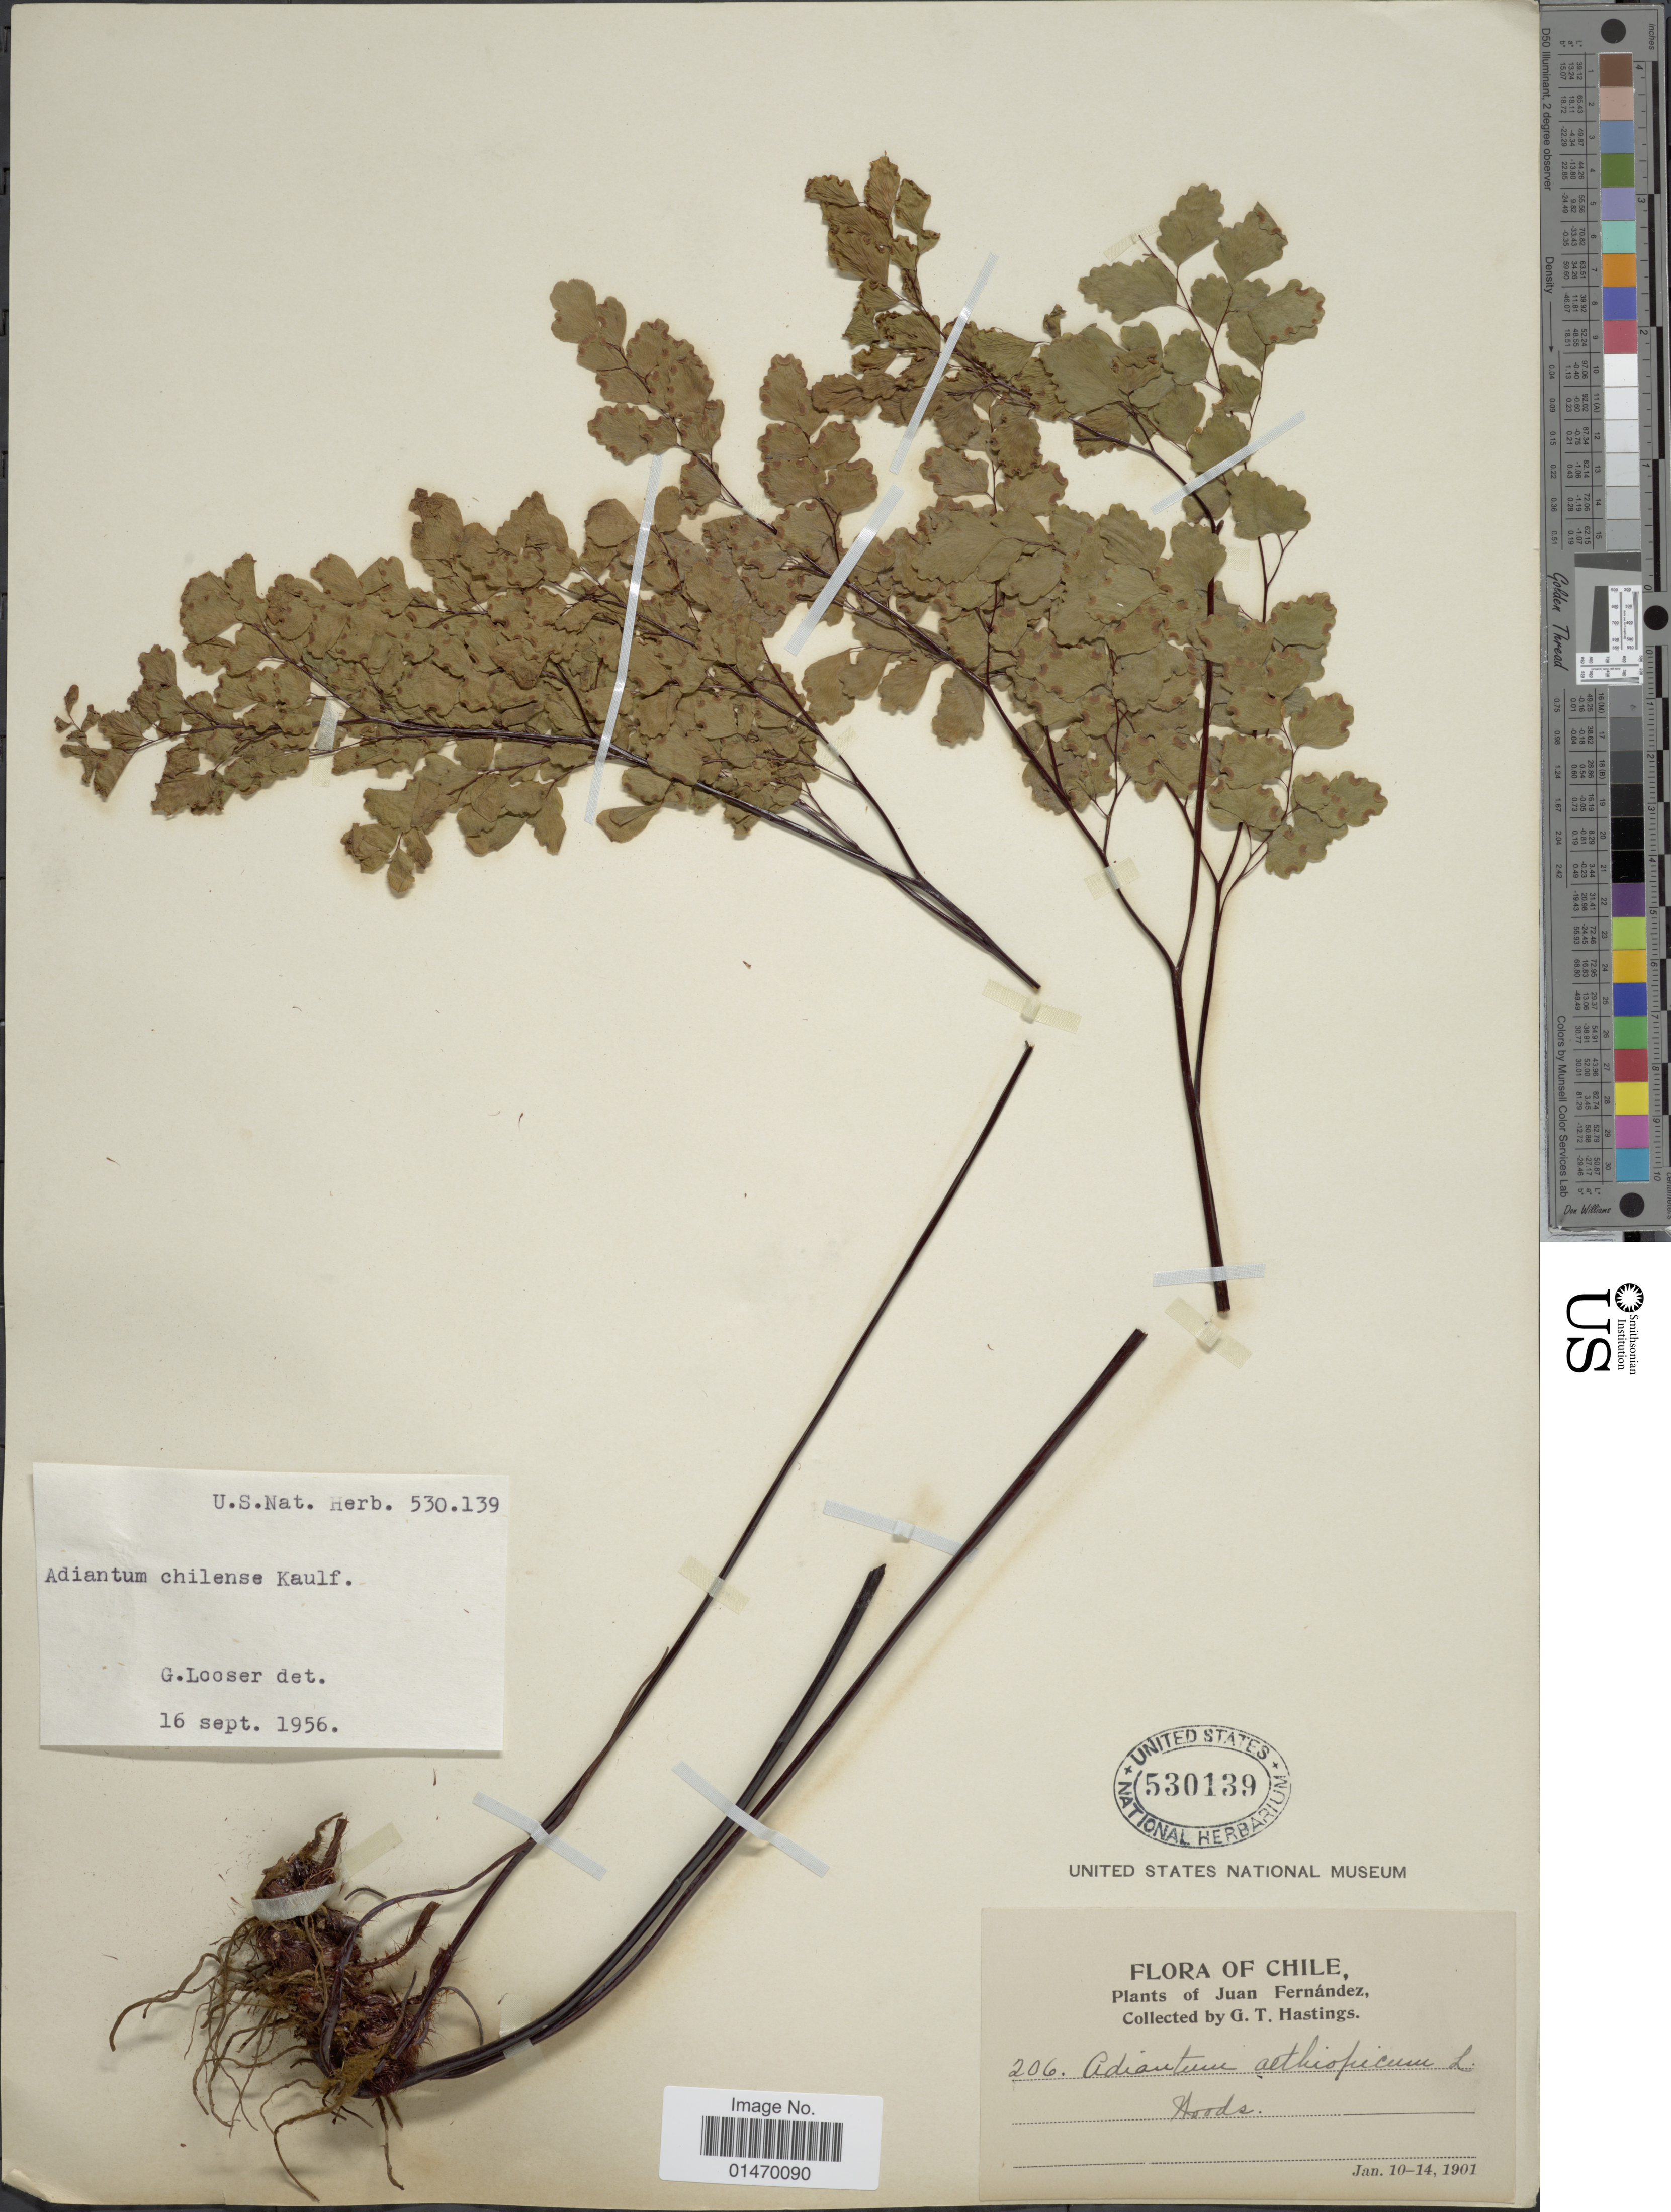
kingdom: Plantae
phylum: Tracheophyta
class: Polypodiopsida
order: Polypodiales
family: Pteridaceae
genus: Adiantum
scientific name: Adiantum chilense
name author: Kaulf.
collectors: G. Hastings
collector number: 206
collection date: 1901-01-10/1901-01-14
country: Chile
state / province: Valparaíso (V)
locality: Juan Fernandez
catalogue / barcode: US 530139